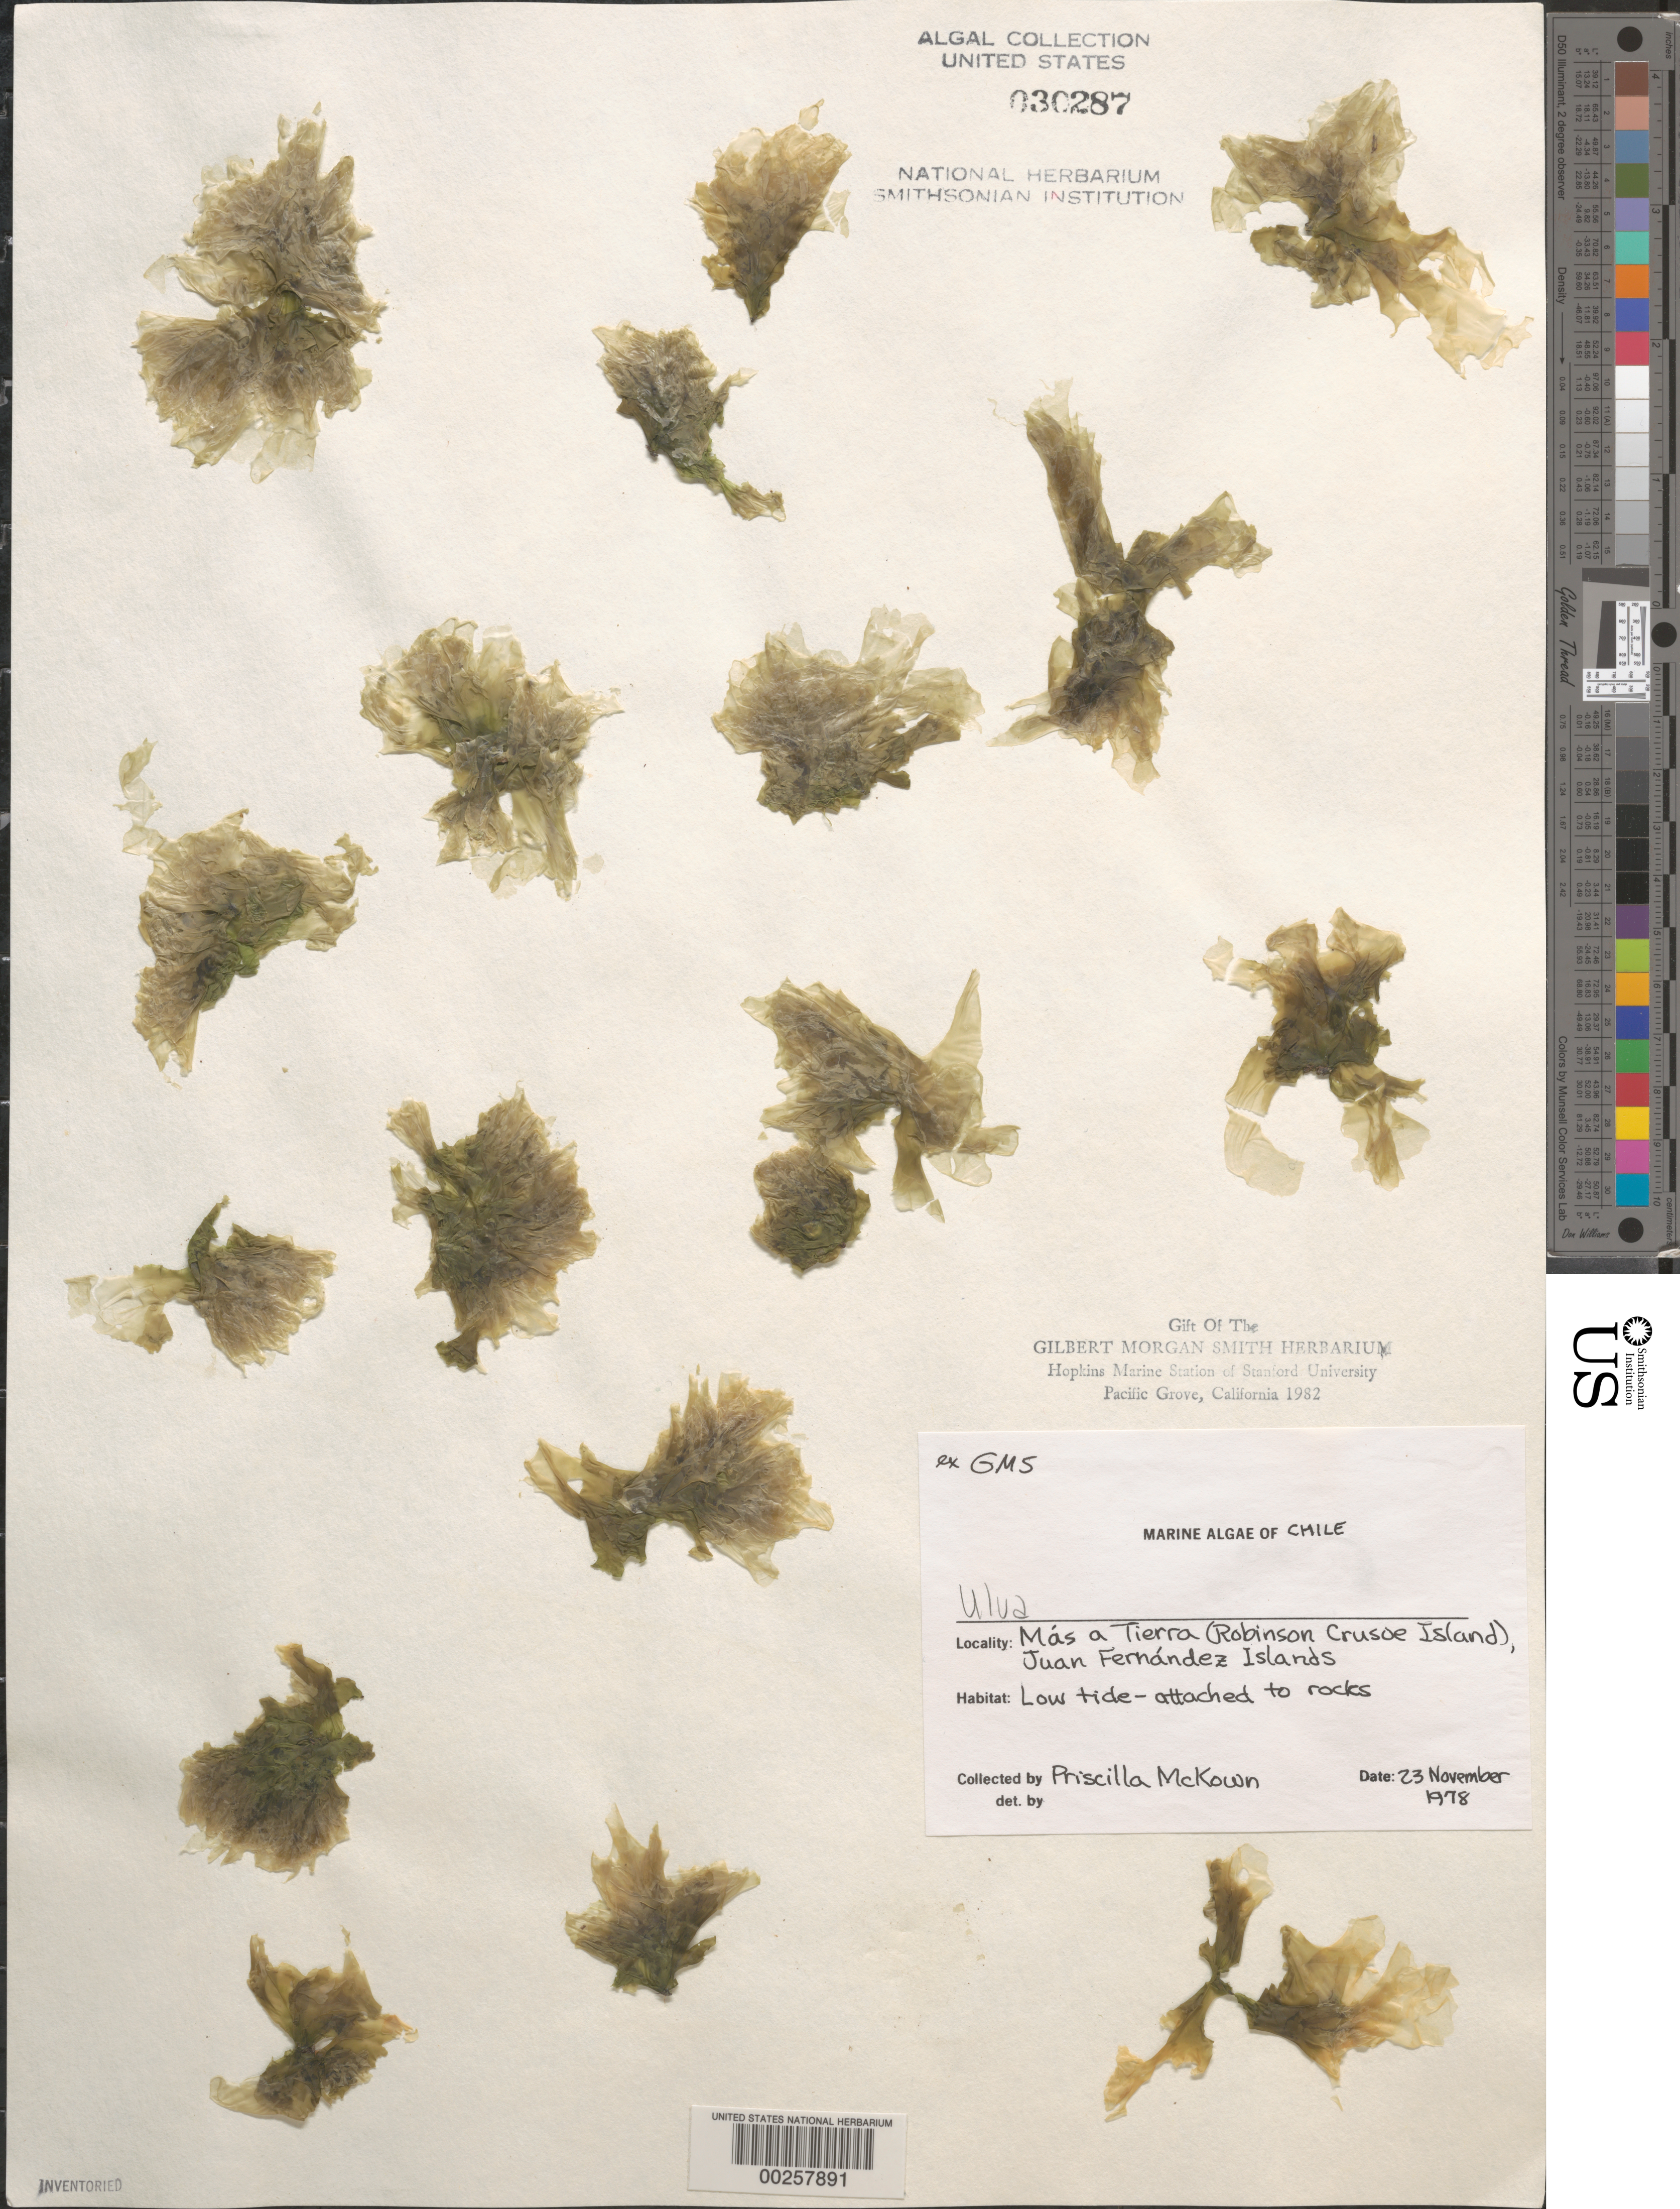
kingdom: Plantae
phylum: Chlorophyta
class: Ulvophyceae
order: Ulvales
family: Ulvaceae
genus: Ulva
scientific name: Ulva sp.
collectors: P. McKown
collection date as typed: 23 Nov 1978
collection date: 1978-11-23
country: Chile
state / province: Valparaíso (V)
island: Isla Más a Tierra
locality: (Robinson Crusoe Island)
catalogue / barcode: US 30287